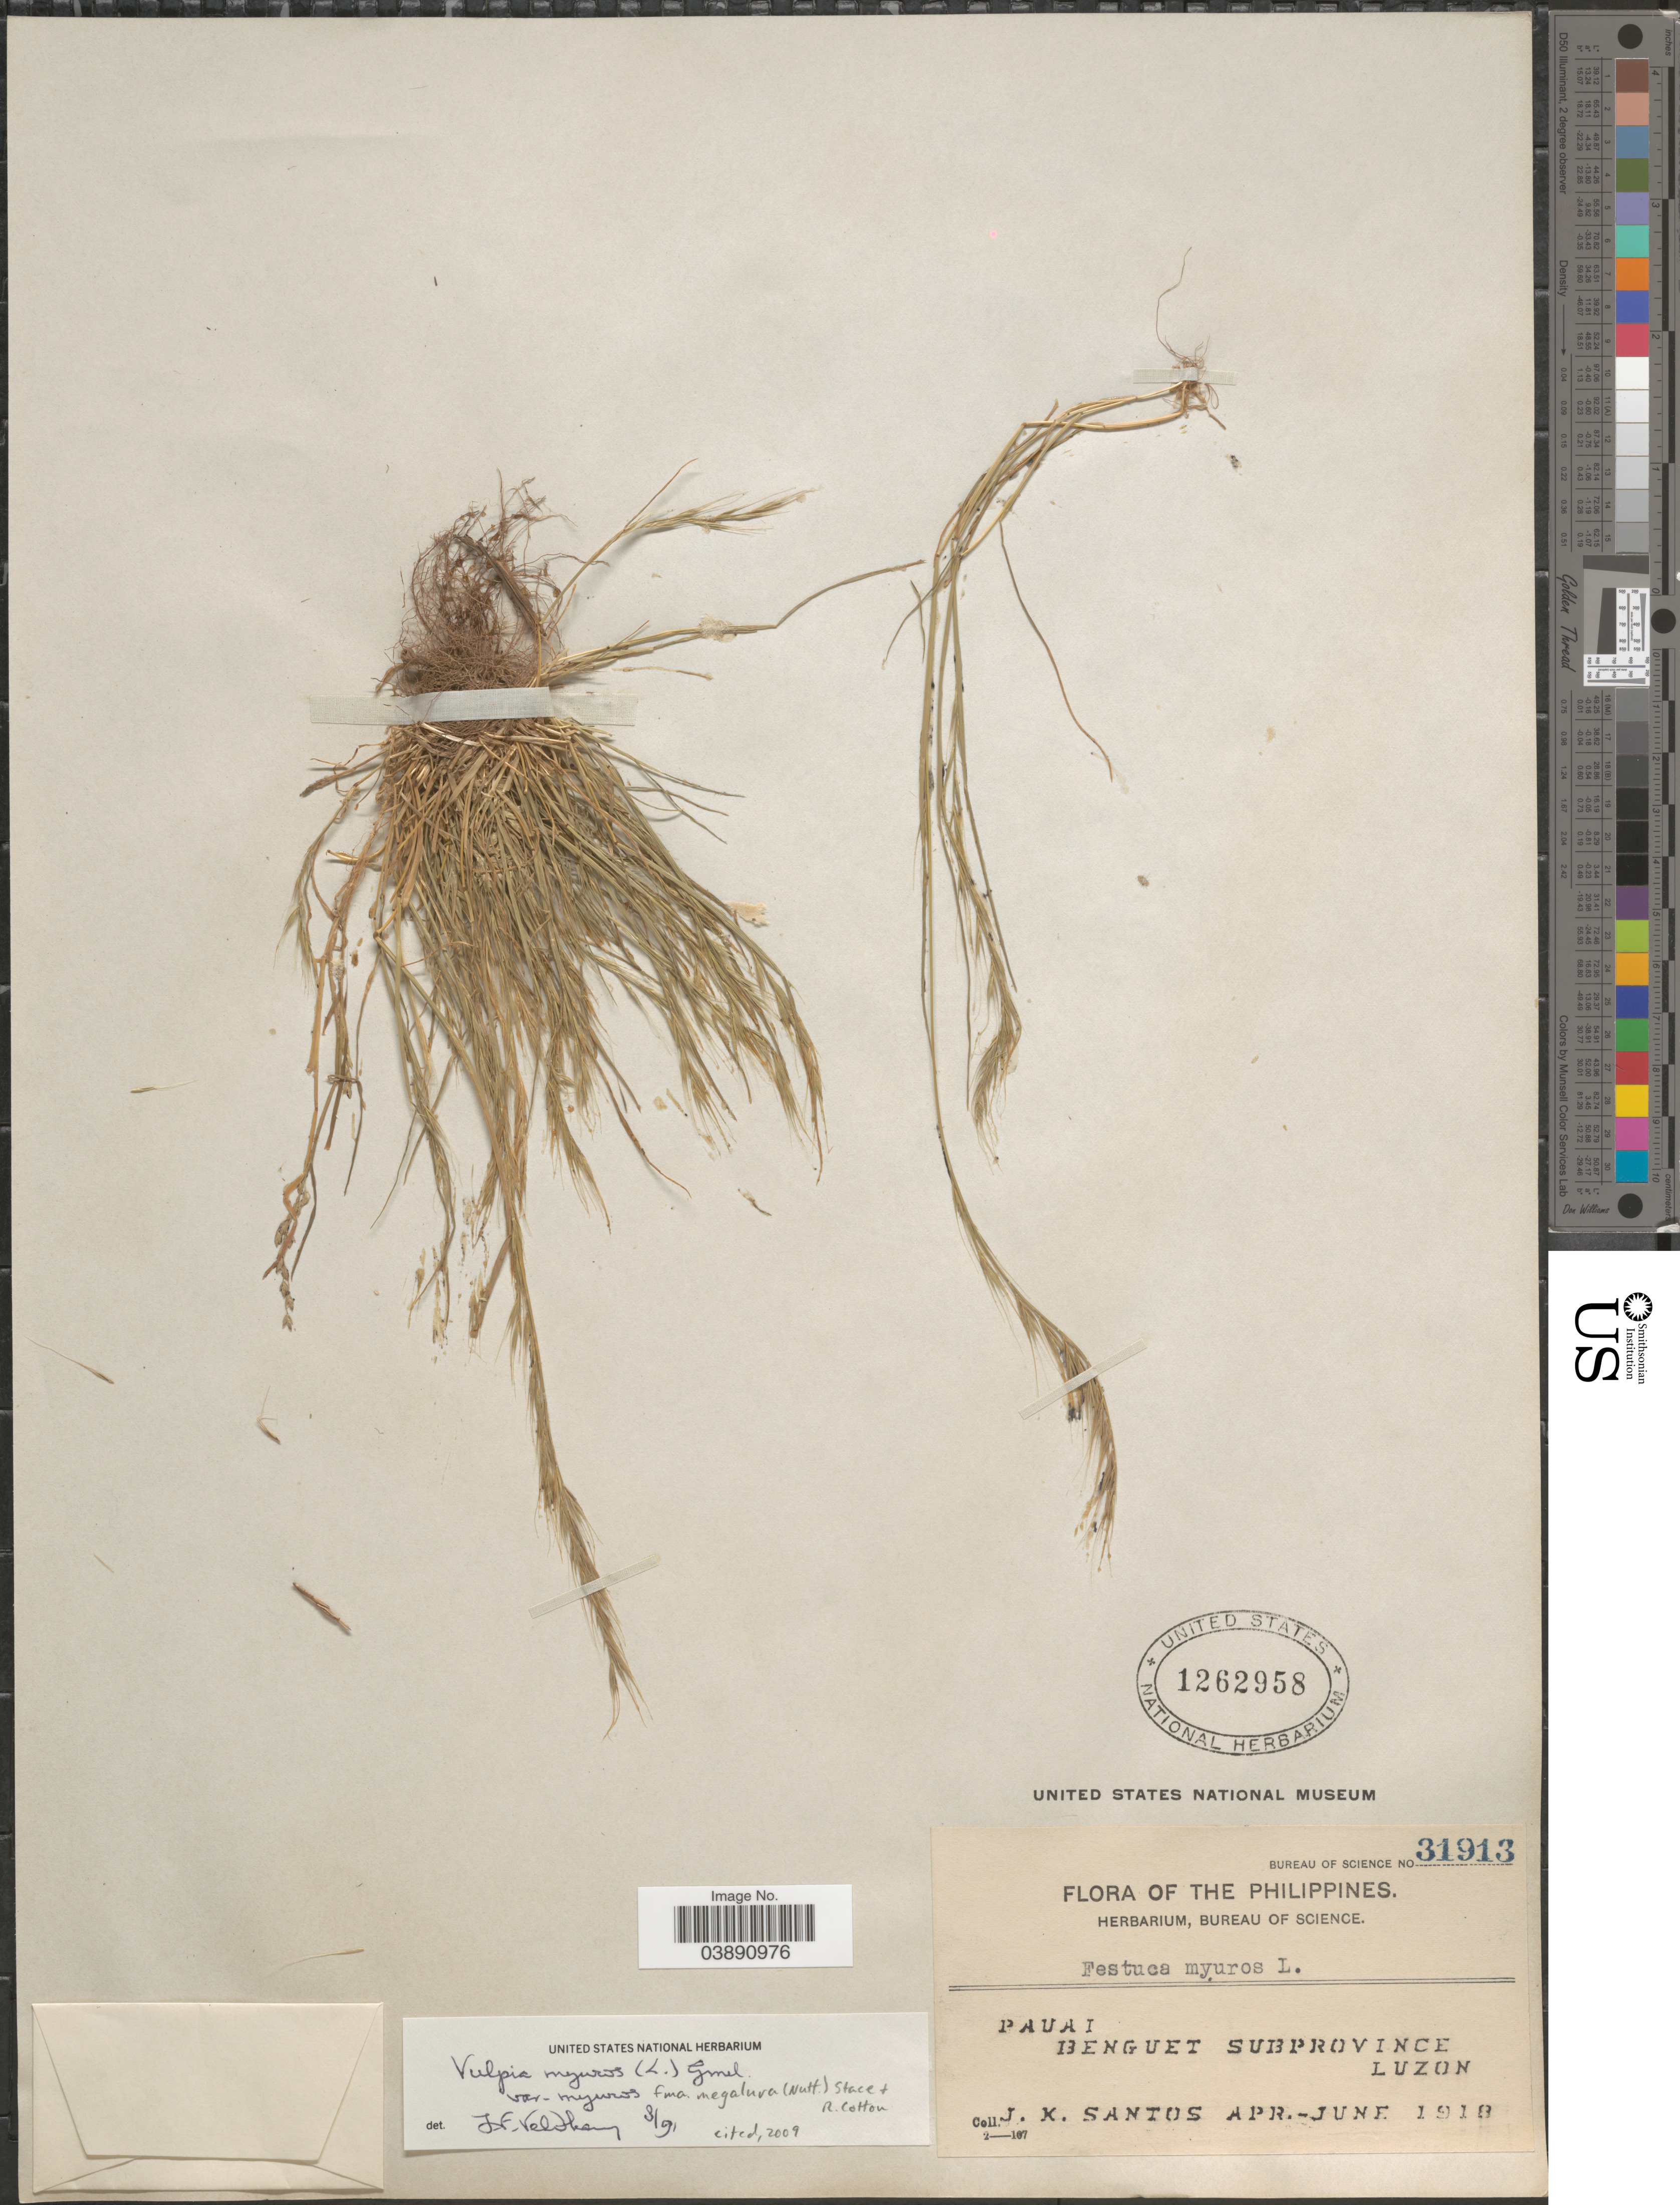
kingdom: Plantae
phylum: Tracheophyta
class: Liliopsida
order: Poales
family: Poaceae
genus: Festuca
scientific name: Festuca myuros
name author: L.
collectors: J. K. Santos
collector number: Bureau of Science 31913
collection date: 1918-04/1918-06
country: Philippines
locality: The Philippines. Pauai, Benguet Subprovince, Luzon.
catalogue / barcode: US 1262958